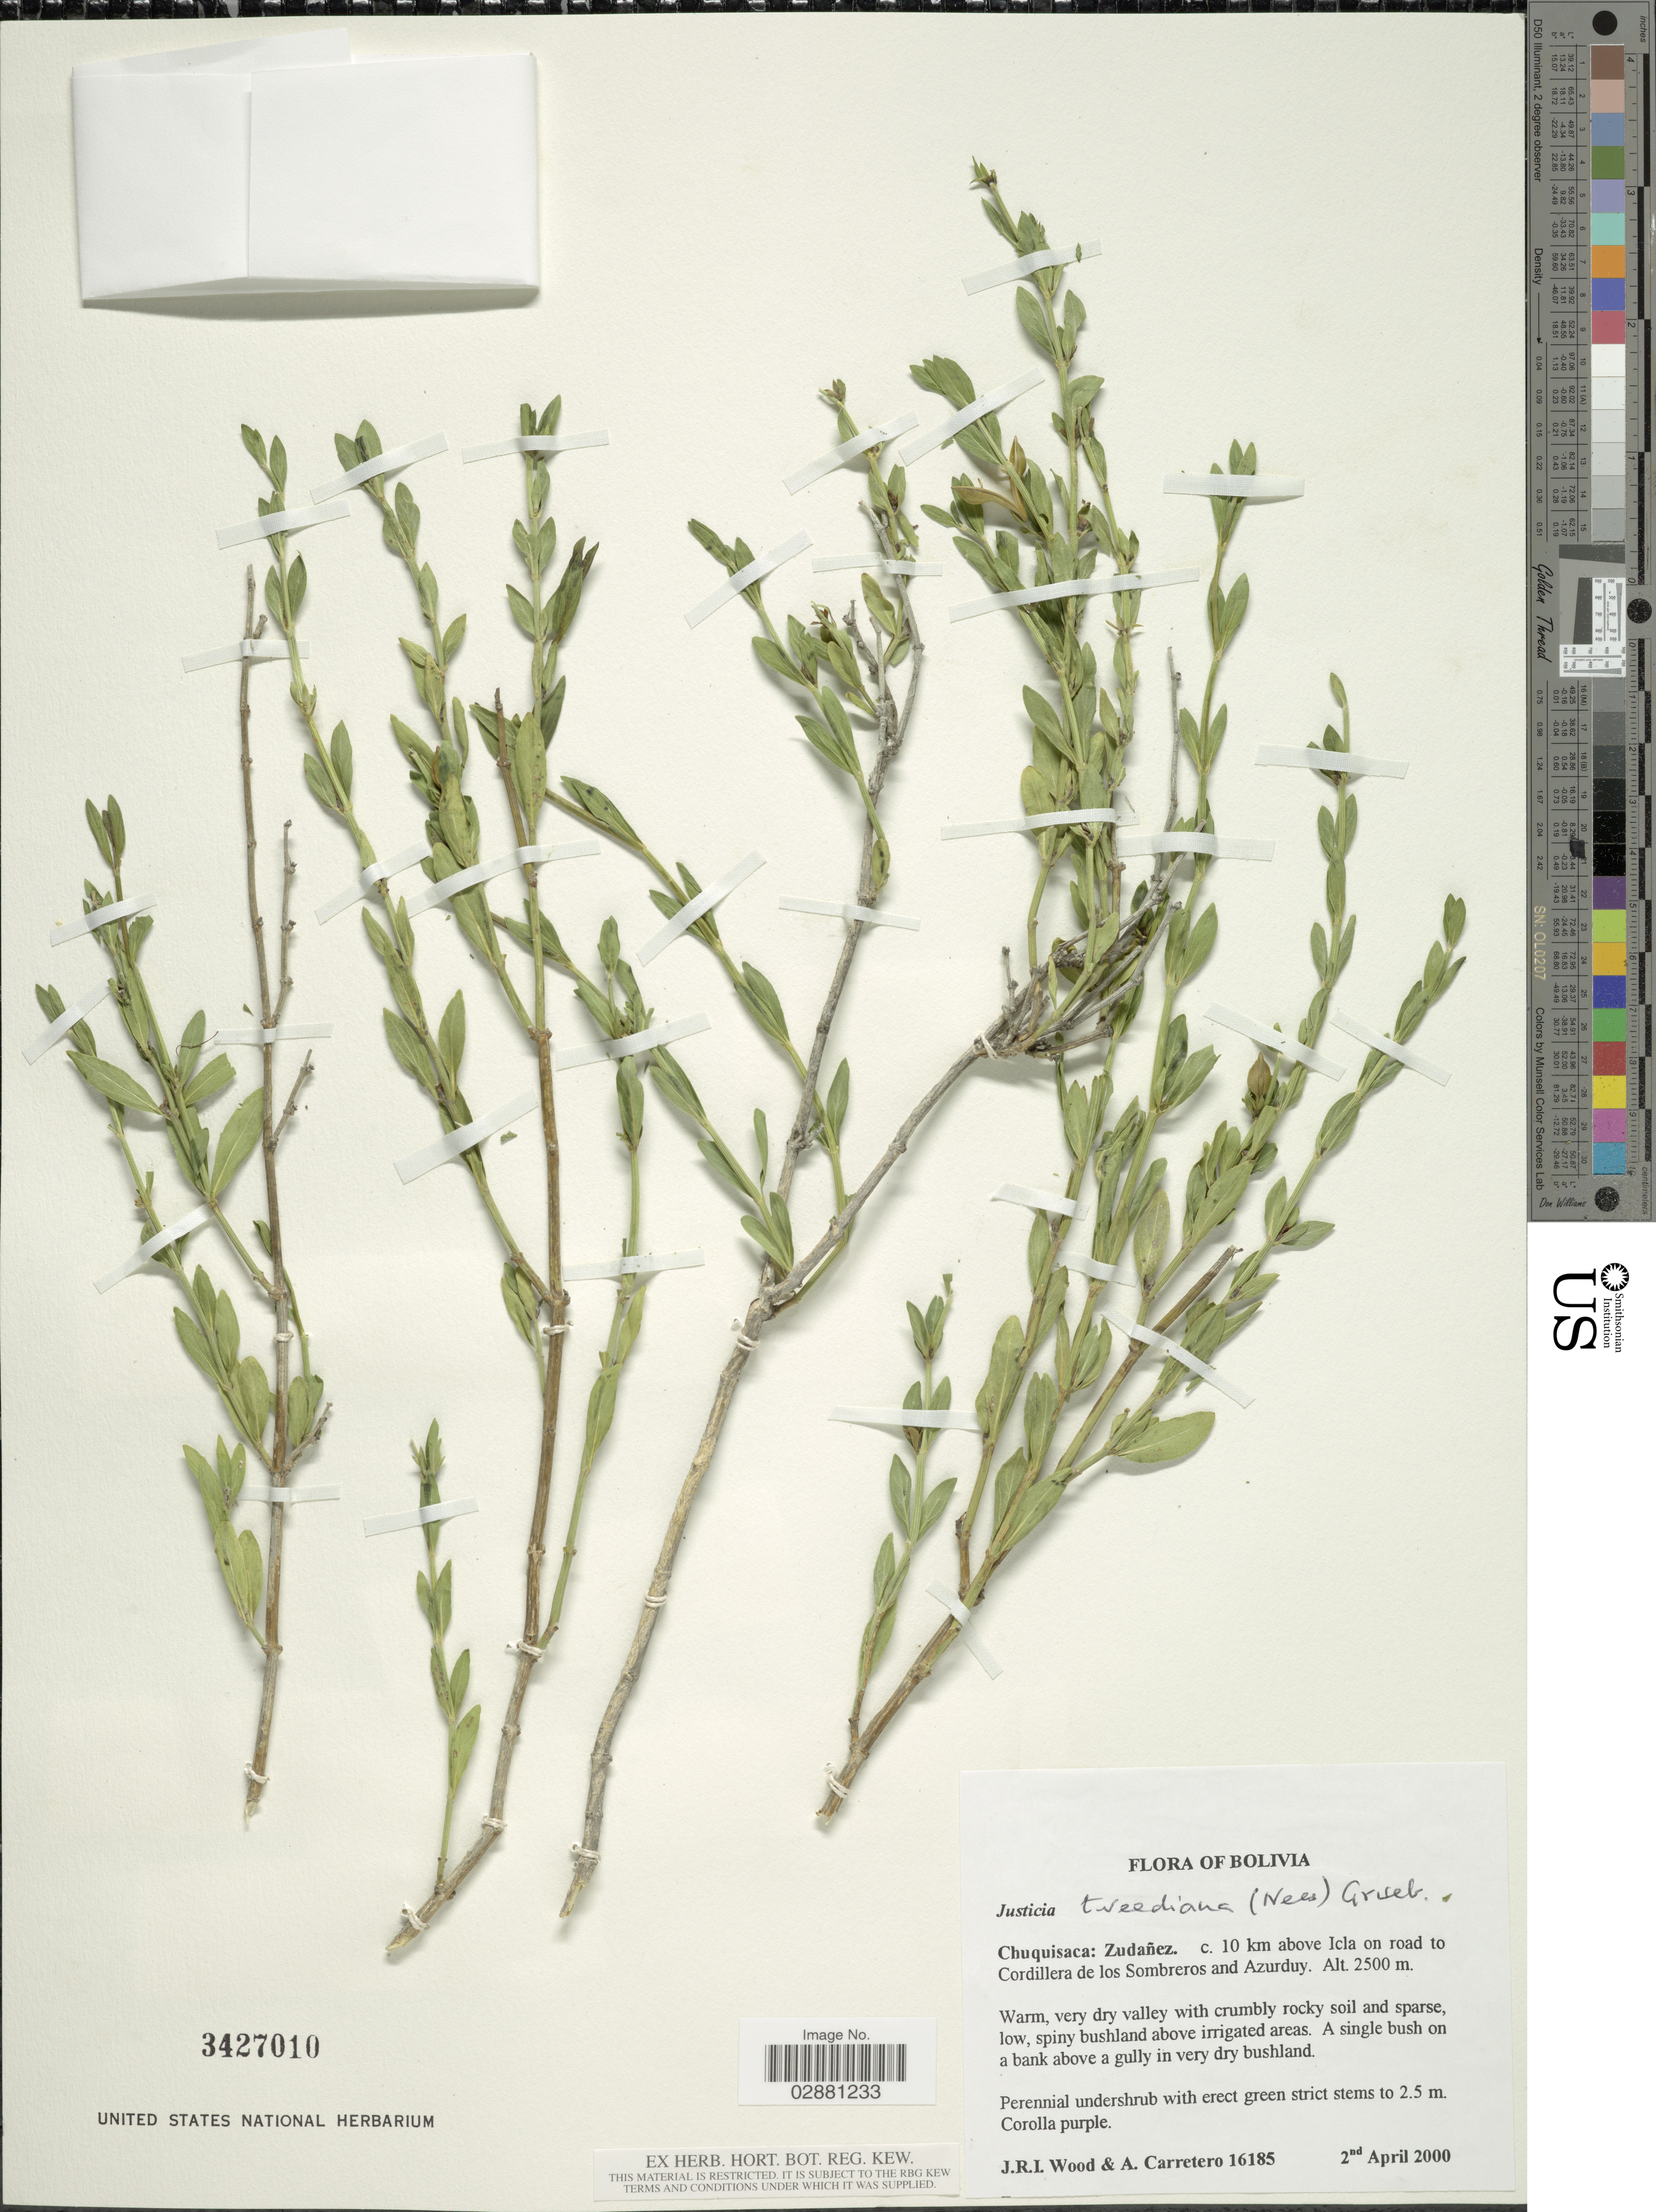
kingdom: Plantae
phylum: Tracheophyta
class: Magnoliopsida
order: Lamiales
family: Acanthaceae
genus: Justicia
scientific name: Justicia tweediana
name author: (Nees) Griseb.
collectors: J. R. I. Wood & A. Carretero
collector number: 16185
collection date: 2000-04-02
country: Bolivia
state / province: Chuquisaca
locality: Zudañez, c. 10 km above Icla on road to Cordillera de los Sombreros and Azurduy.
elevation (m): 2500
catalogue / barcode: US 3427010